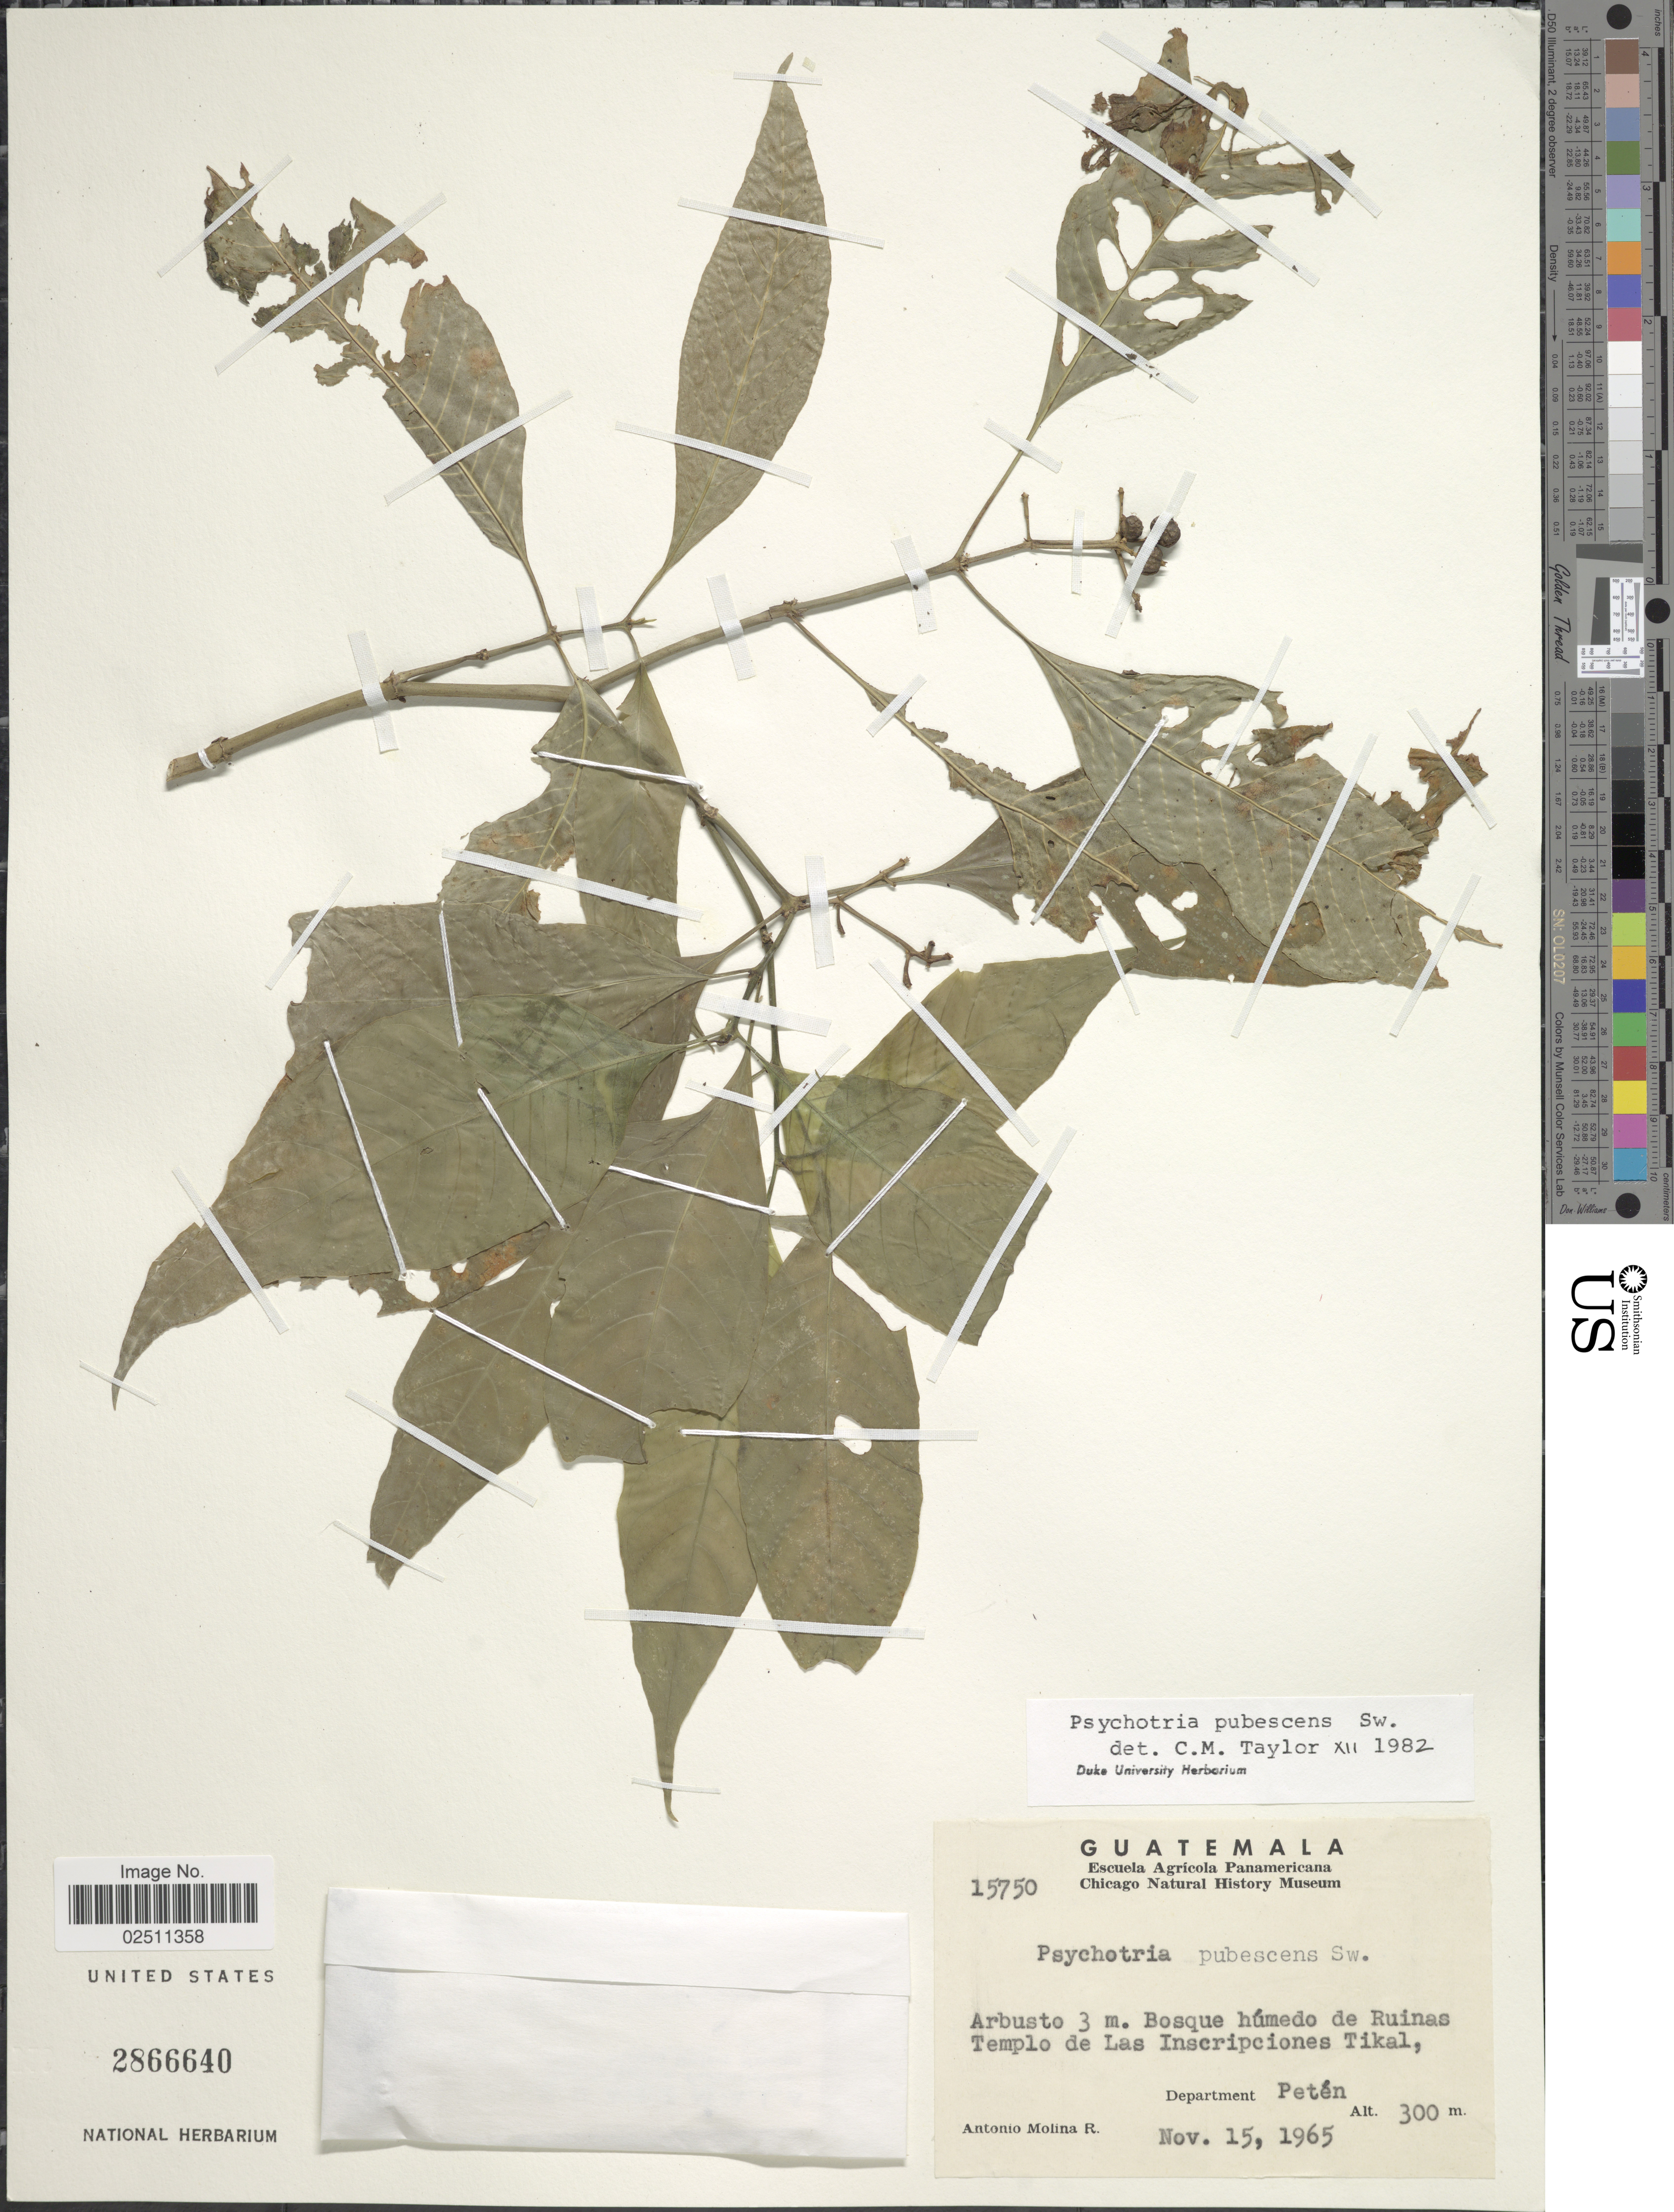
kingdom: Plantae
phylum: Tracheophyta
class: Magnoliopsida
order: Gentianales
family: Rubiaceae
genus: Psychotria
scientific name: Psychotria pubescens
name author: Sw.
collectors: A. Molina R.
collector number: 15750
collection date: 1965-11-15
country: Guatemala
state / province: El Petén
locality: Bosque humedo de Ruinas Templo de Las Inscripciones Tikal, Department Peten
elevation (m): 300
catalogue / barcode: US 2866640